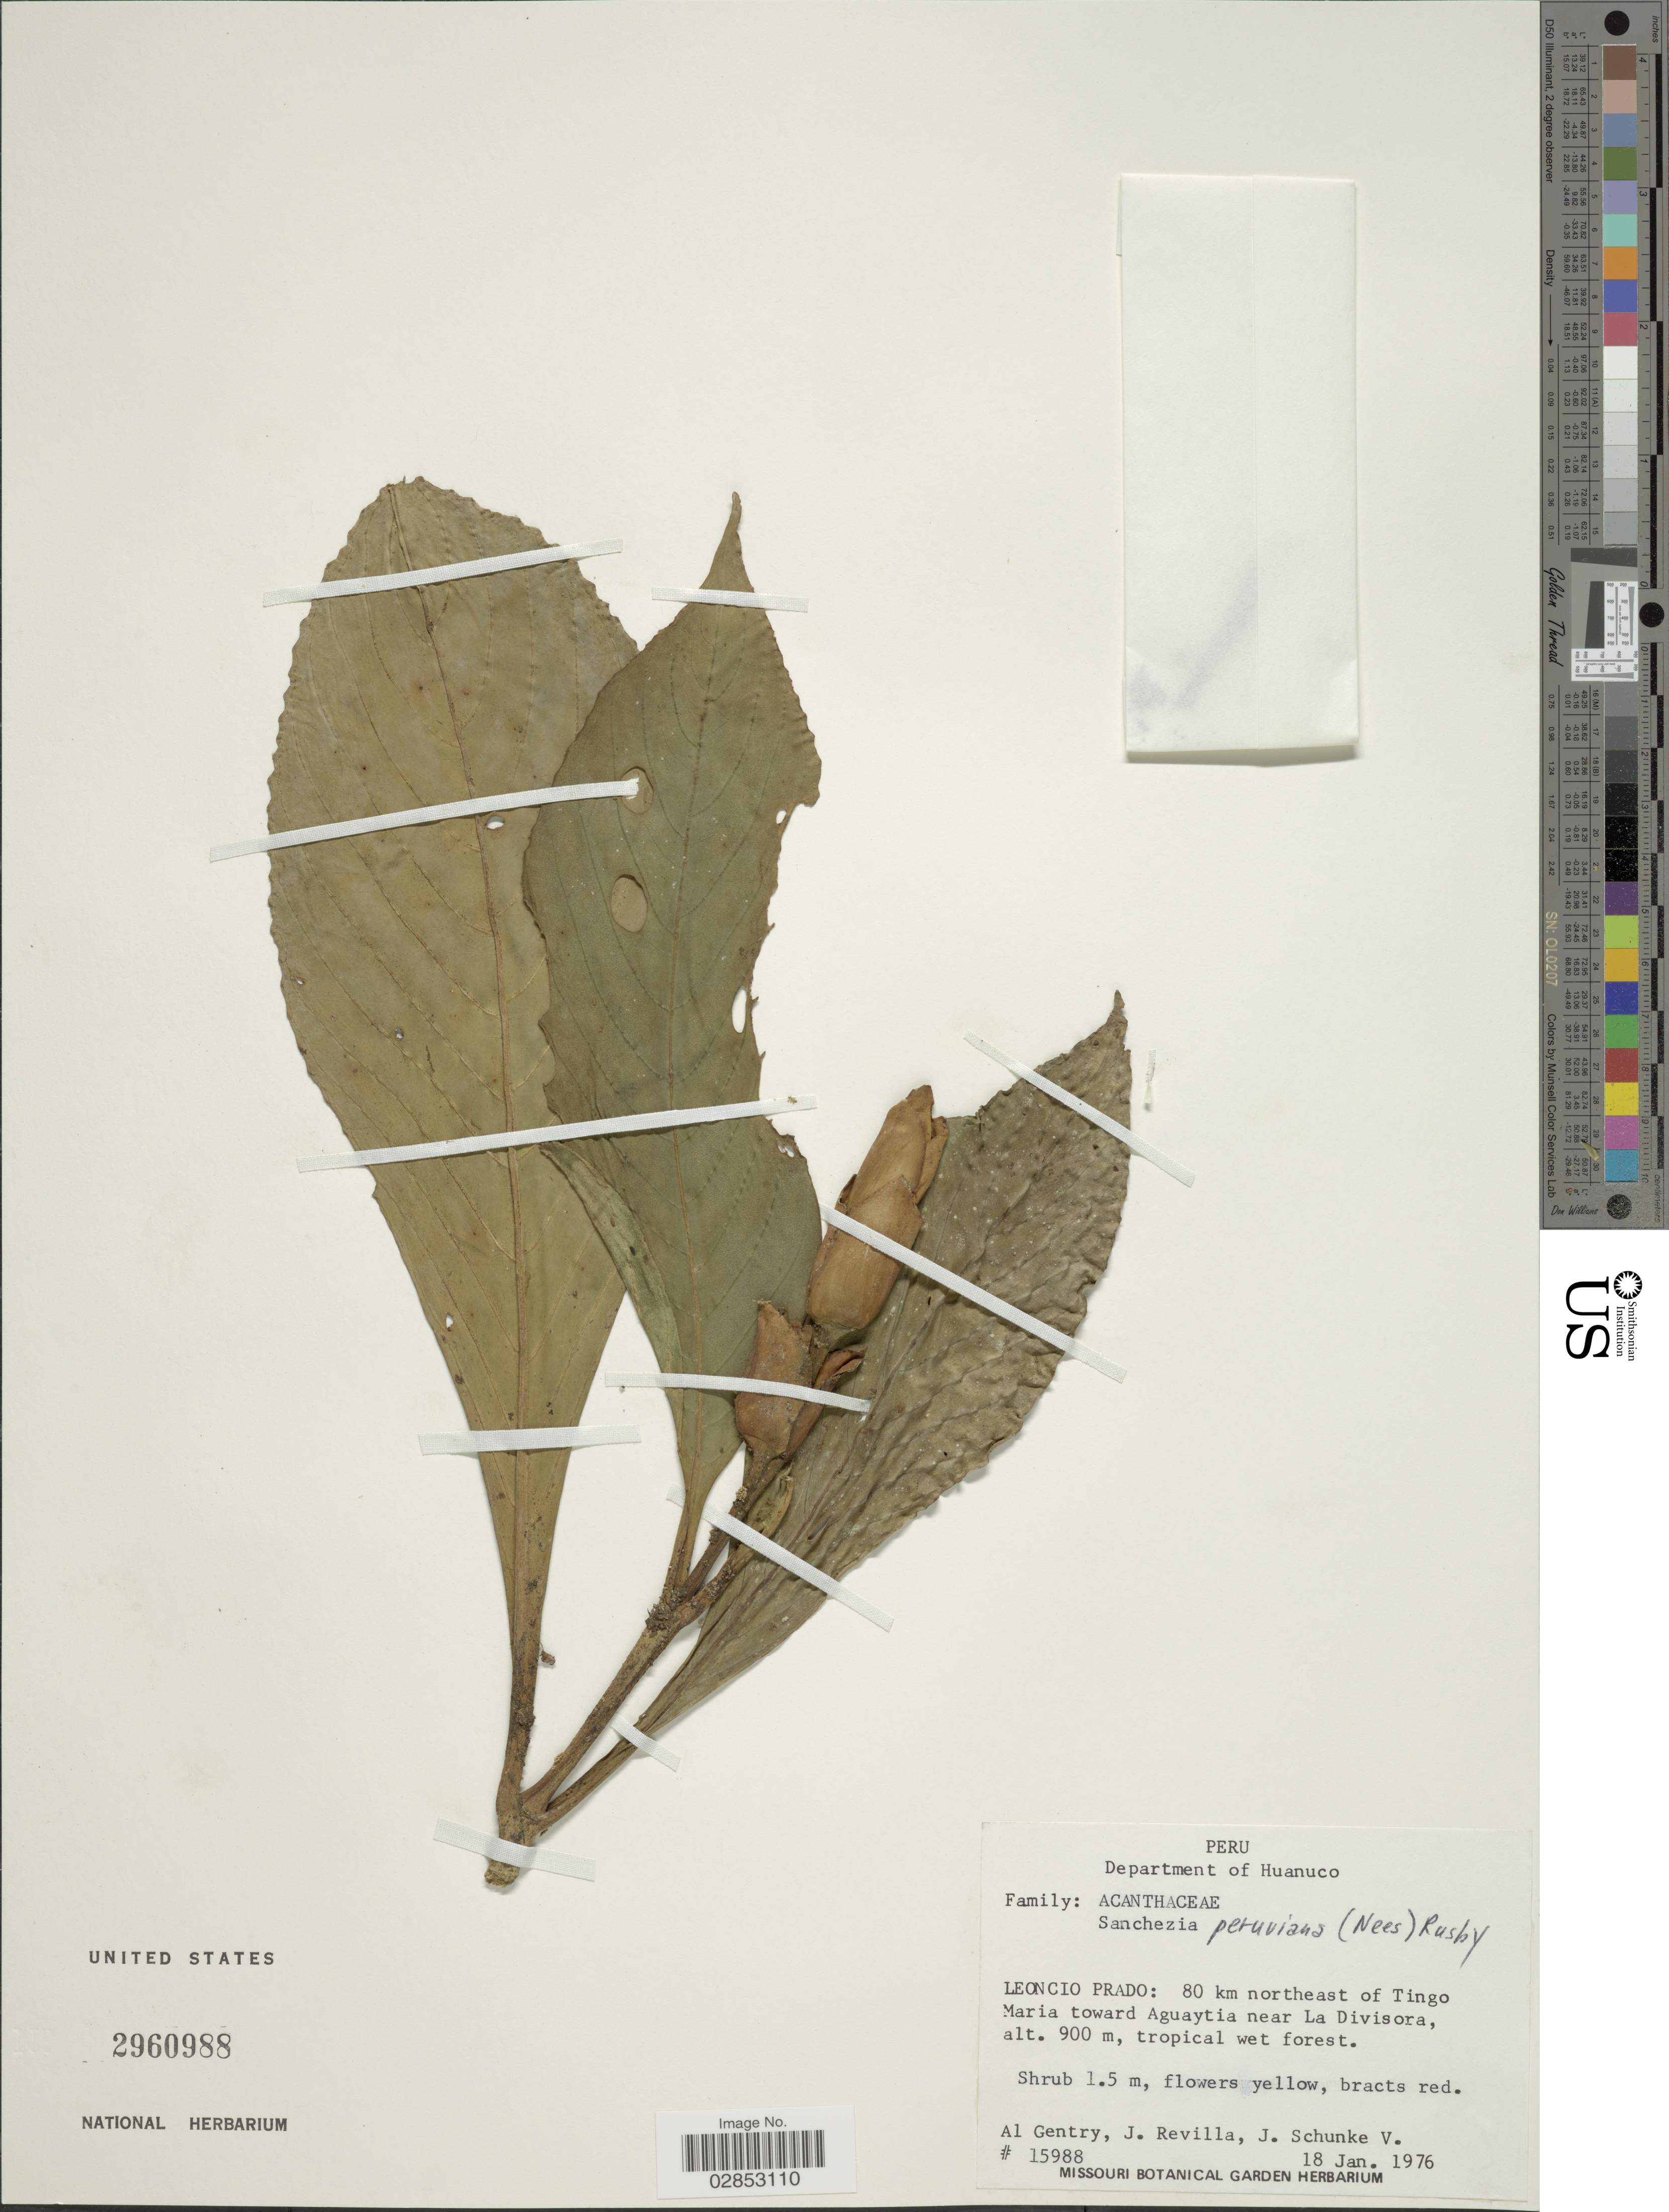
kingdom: Plantae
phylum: Tracheophyta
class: Magnoliopsida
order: Lamiales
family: Acanthaceae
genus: Sanchezia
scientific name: Sanchezia oblonga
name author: Ruiz & Pav.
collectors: A. H. Gentry, J. Revilla & J. Schunke Vigo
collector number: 15988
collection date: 1976-01-18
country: Peru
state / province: Huánuco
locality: Department of Huanuco, Leoncio Prado: 80 km northeast of Tingo Maria toward Aguaytia near La Divisora.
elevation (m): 900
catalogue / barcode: US 2960988